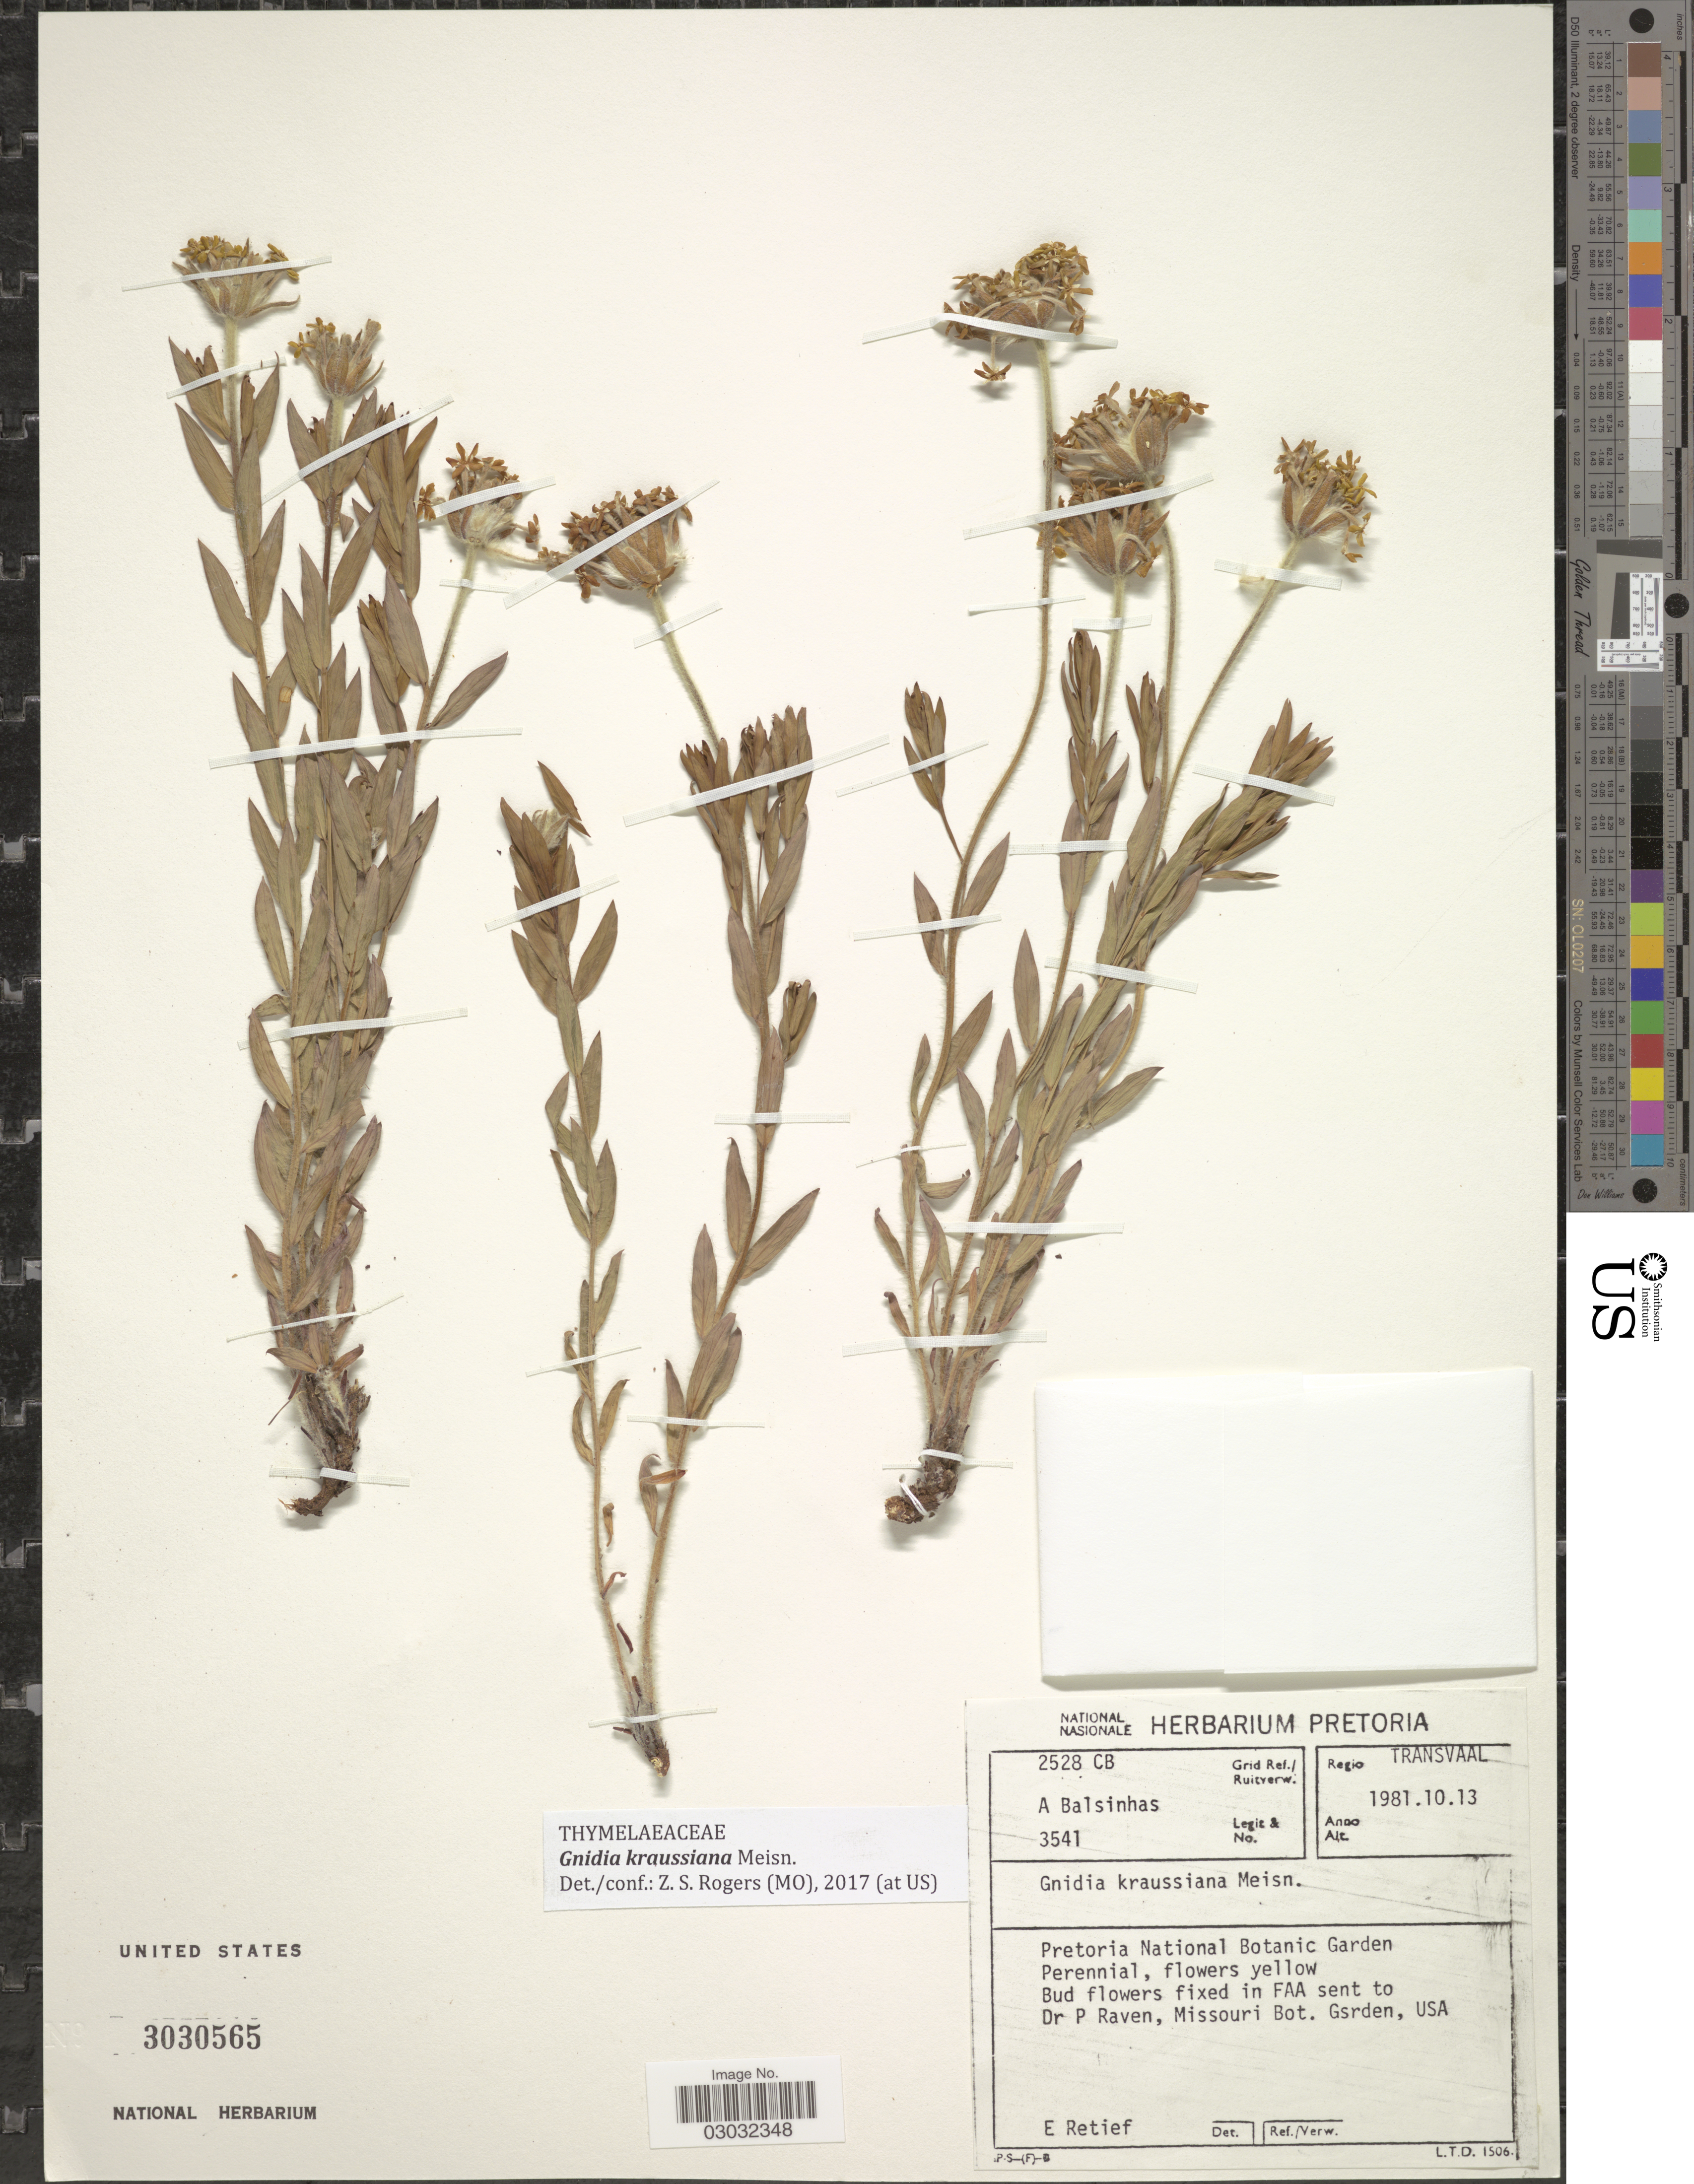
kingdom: Plantae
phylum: Tracheophyta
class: Magnoliopsida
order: Malvales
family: Thymelaeaceae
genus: Lasiosiphon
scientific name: Lasiosiphon kraussianus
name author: (Meisn.) Meisn.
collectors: A. A. Balsinhas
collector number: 3541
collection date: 1981-10-13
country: South Africa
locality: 2528 CB Grid Ref./ Ruitverw. Regio Transvaal. Pretoria National Botanic Garden.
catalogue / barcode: US 3030565